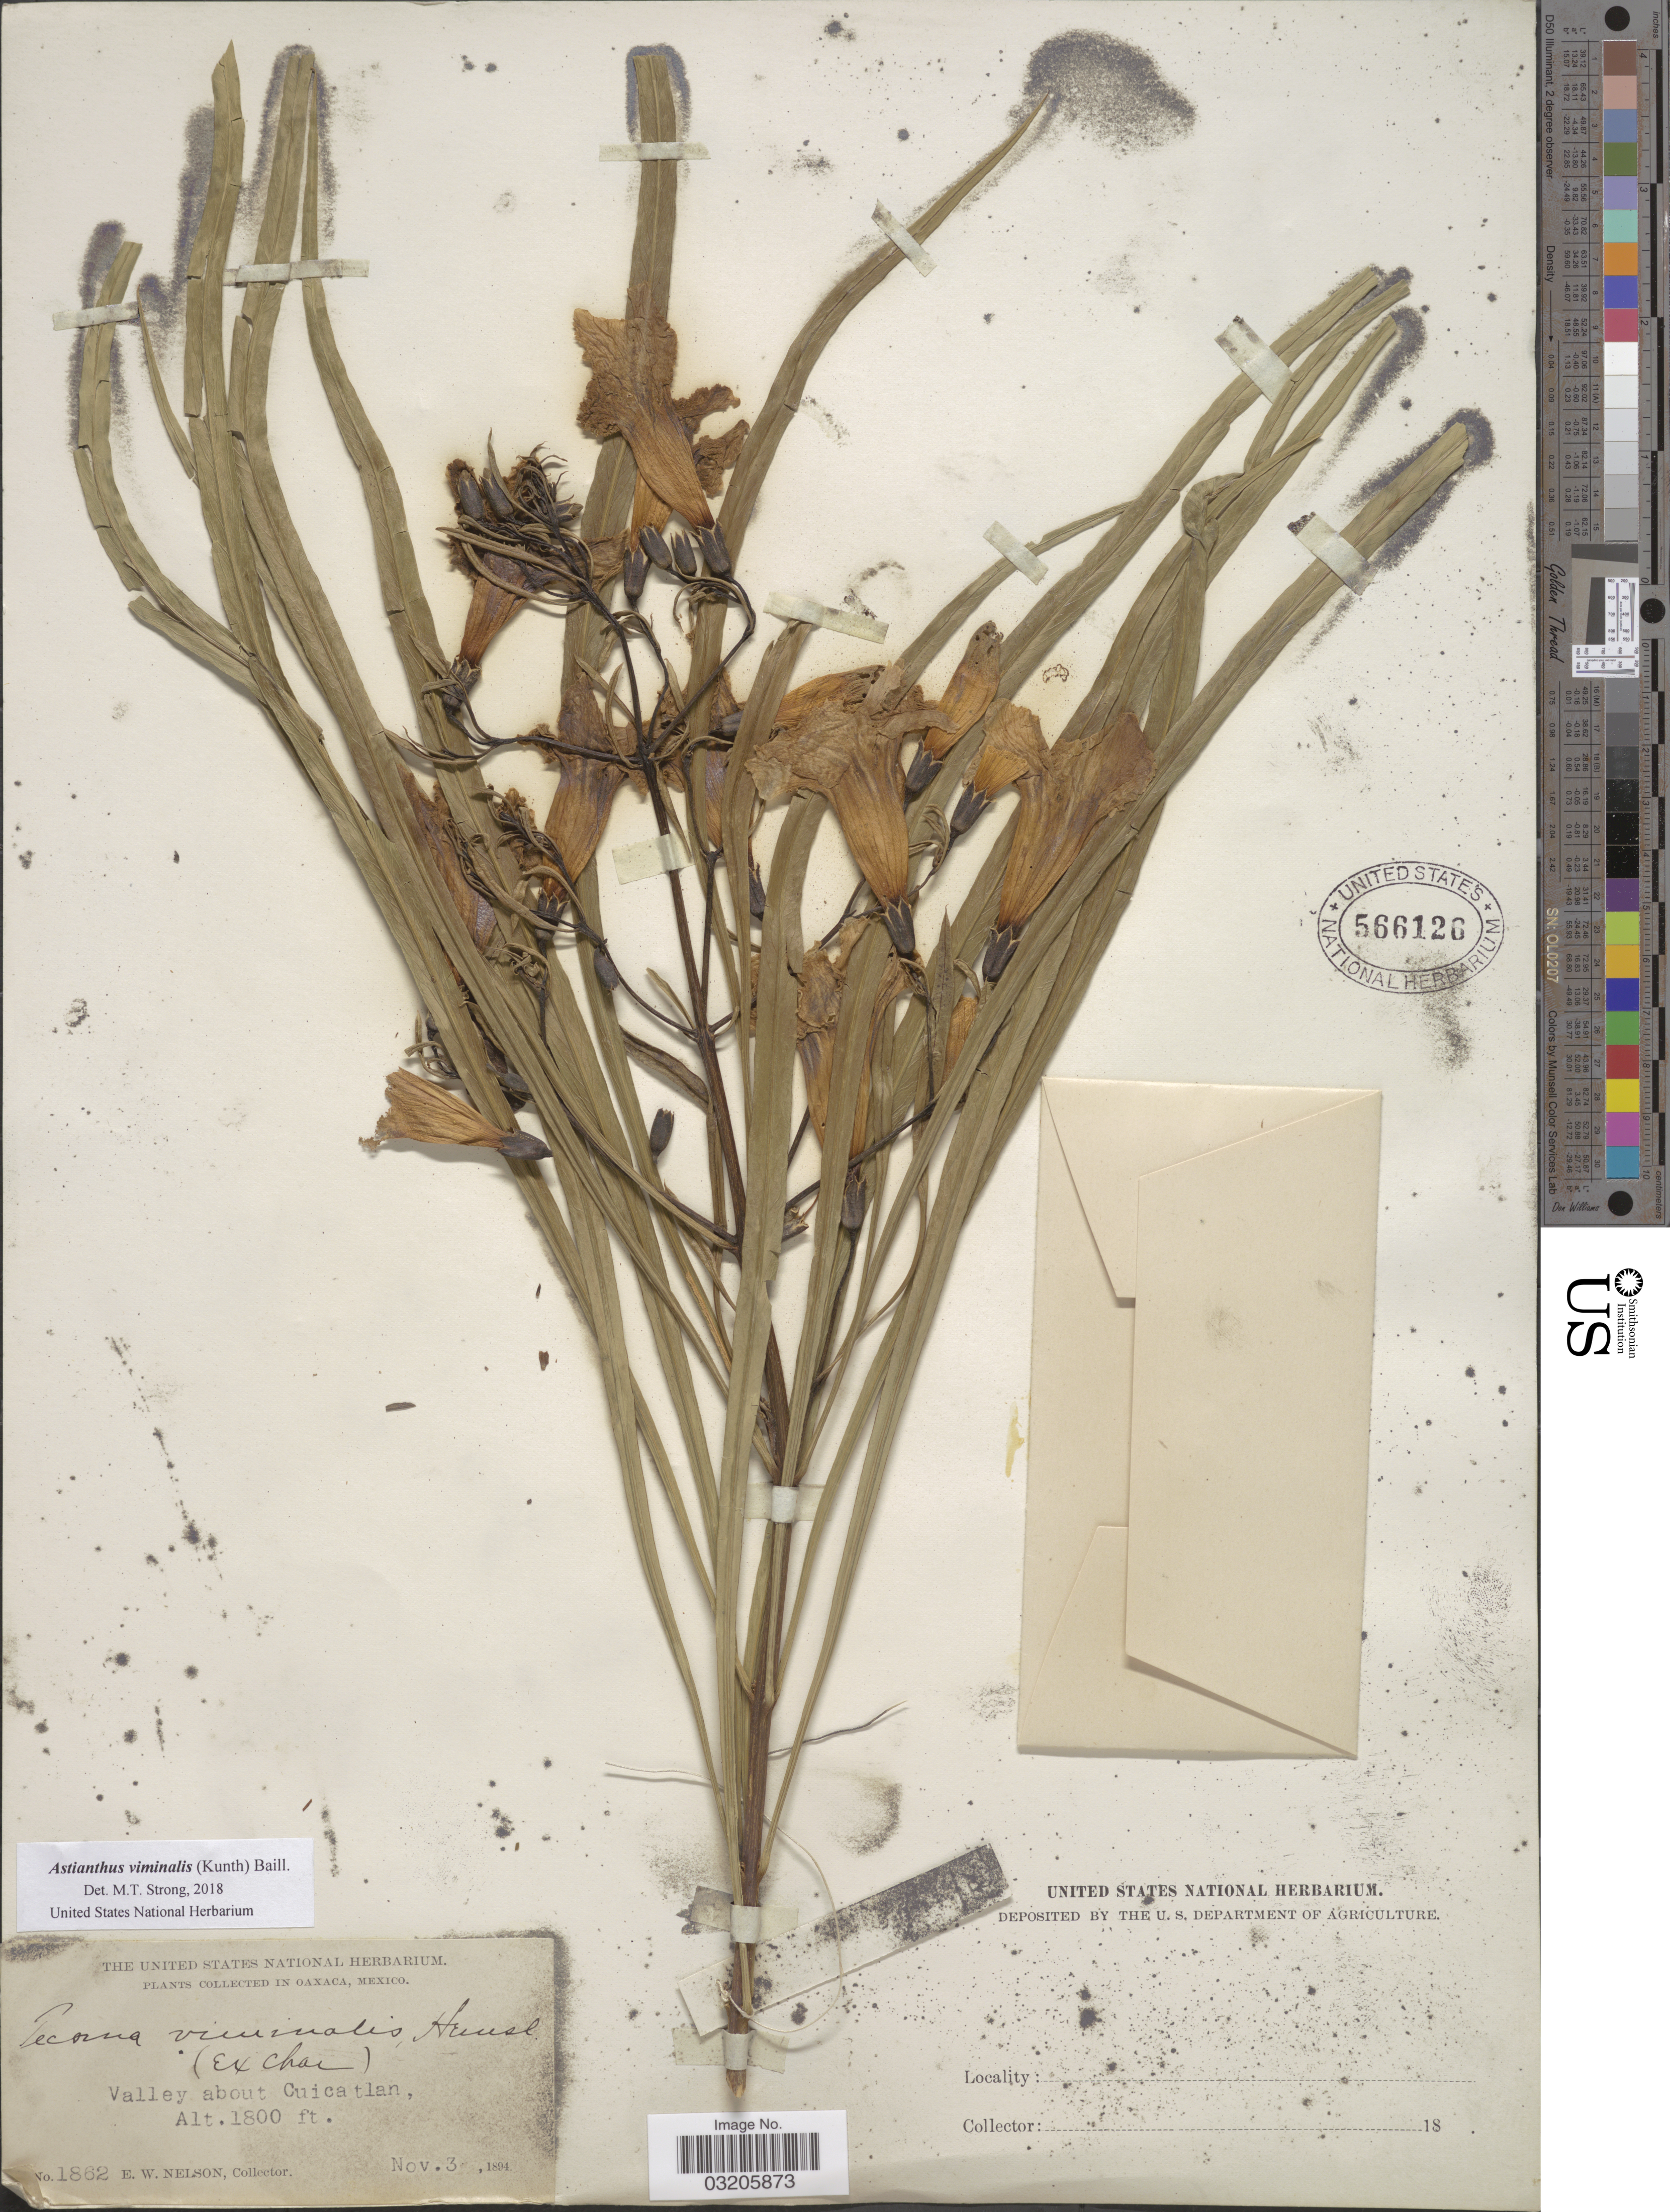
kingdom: Plantae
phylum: Tracheophyta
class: Magnoliopsida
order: Lamiales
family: Bignoniaceae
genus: Astianthus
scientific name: Astianthus viminalis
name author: (Kunth) Baill.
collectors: E. W. Nelson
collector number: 1862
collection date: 1894-11-03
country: Mexico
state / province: Oaxaca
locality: Valley about Cuicatlan.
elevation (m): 549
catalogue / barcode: US 566126